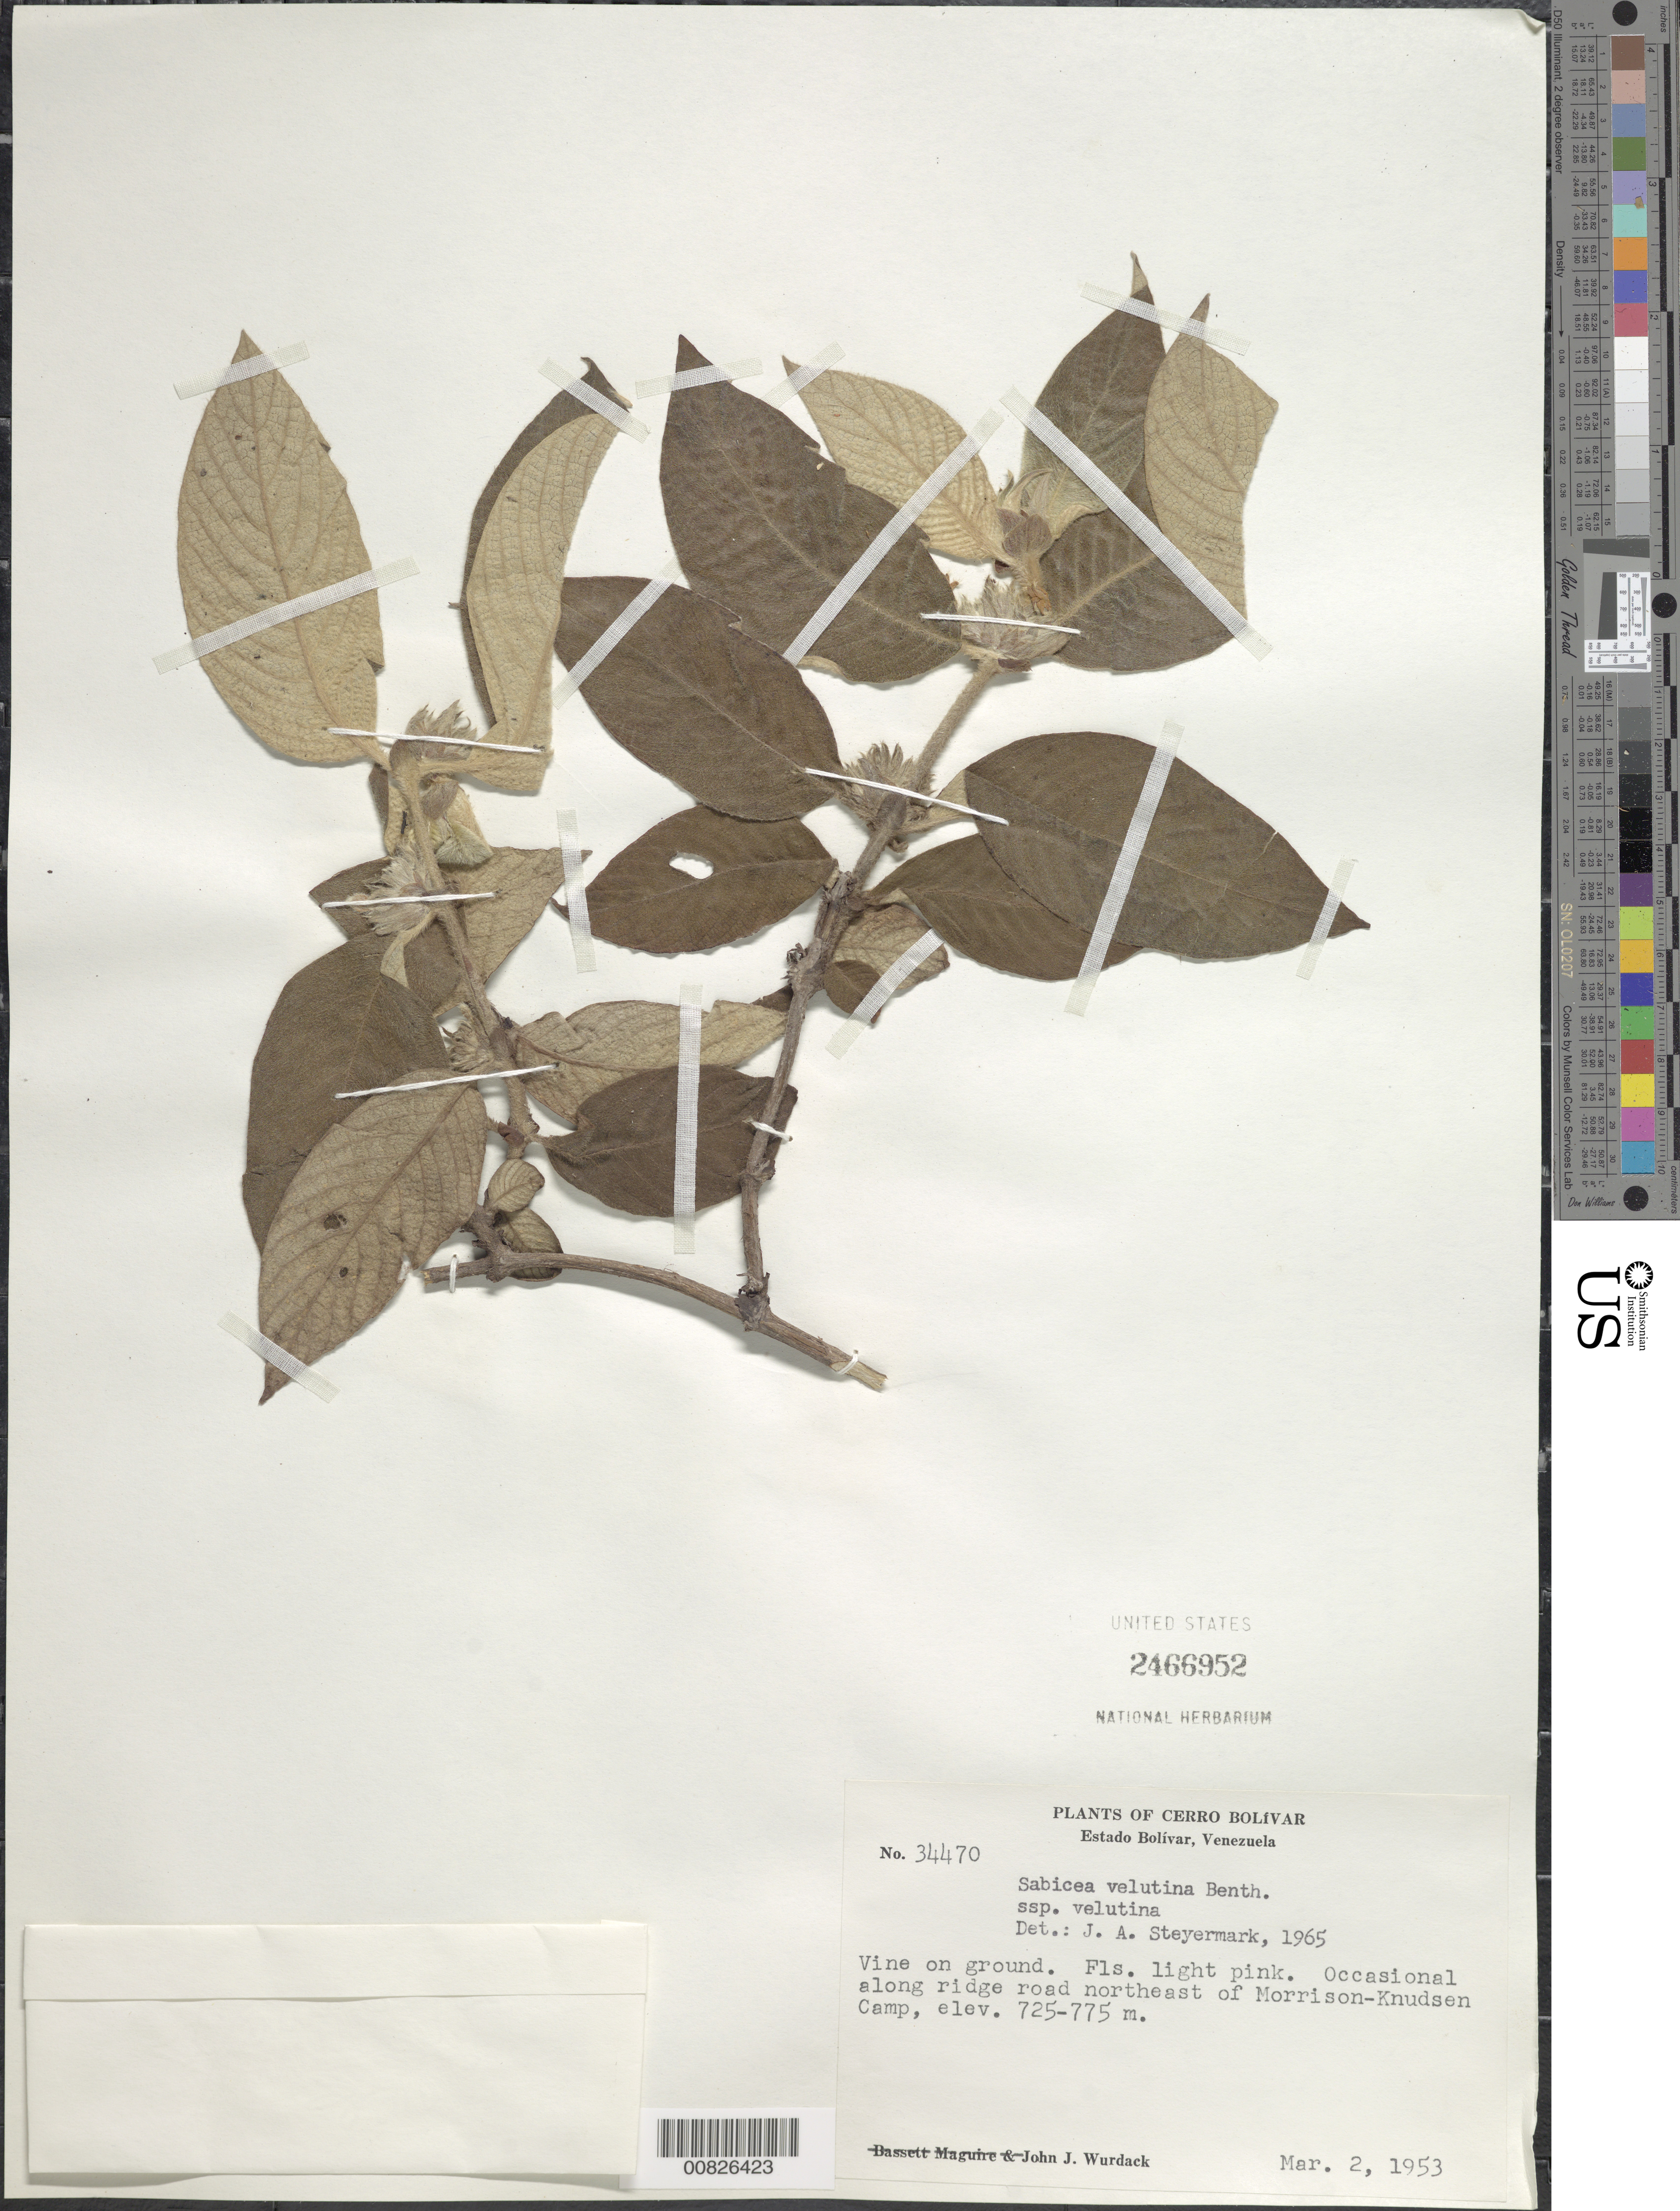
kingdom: Plantae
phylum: Tracheophyta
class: Magnoliopsida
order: Gentianales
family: Rubiaceae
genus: Sabicea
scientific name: Sabicea velutina subsp. velutina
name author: Benth.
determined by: Steyermark, Julian A., (VEN)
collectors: J. J. Wurdack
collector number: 34470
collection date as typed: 2-Mar-53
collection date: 1953-03-02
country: Venezuela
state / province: Bolívar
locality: Morrison-Knudson Camp, NE of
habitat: Along ridge road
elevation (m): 725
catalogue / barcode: US 2466952